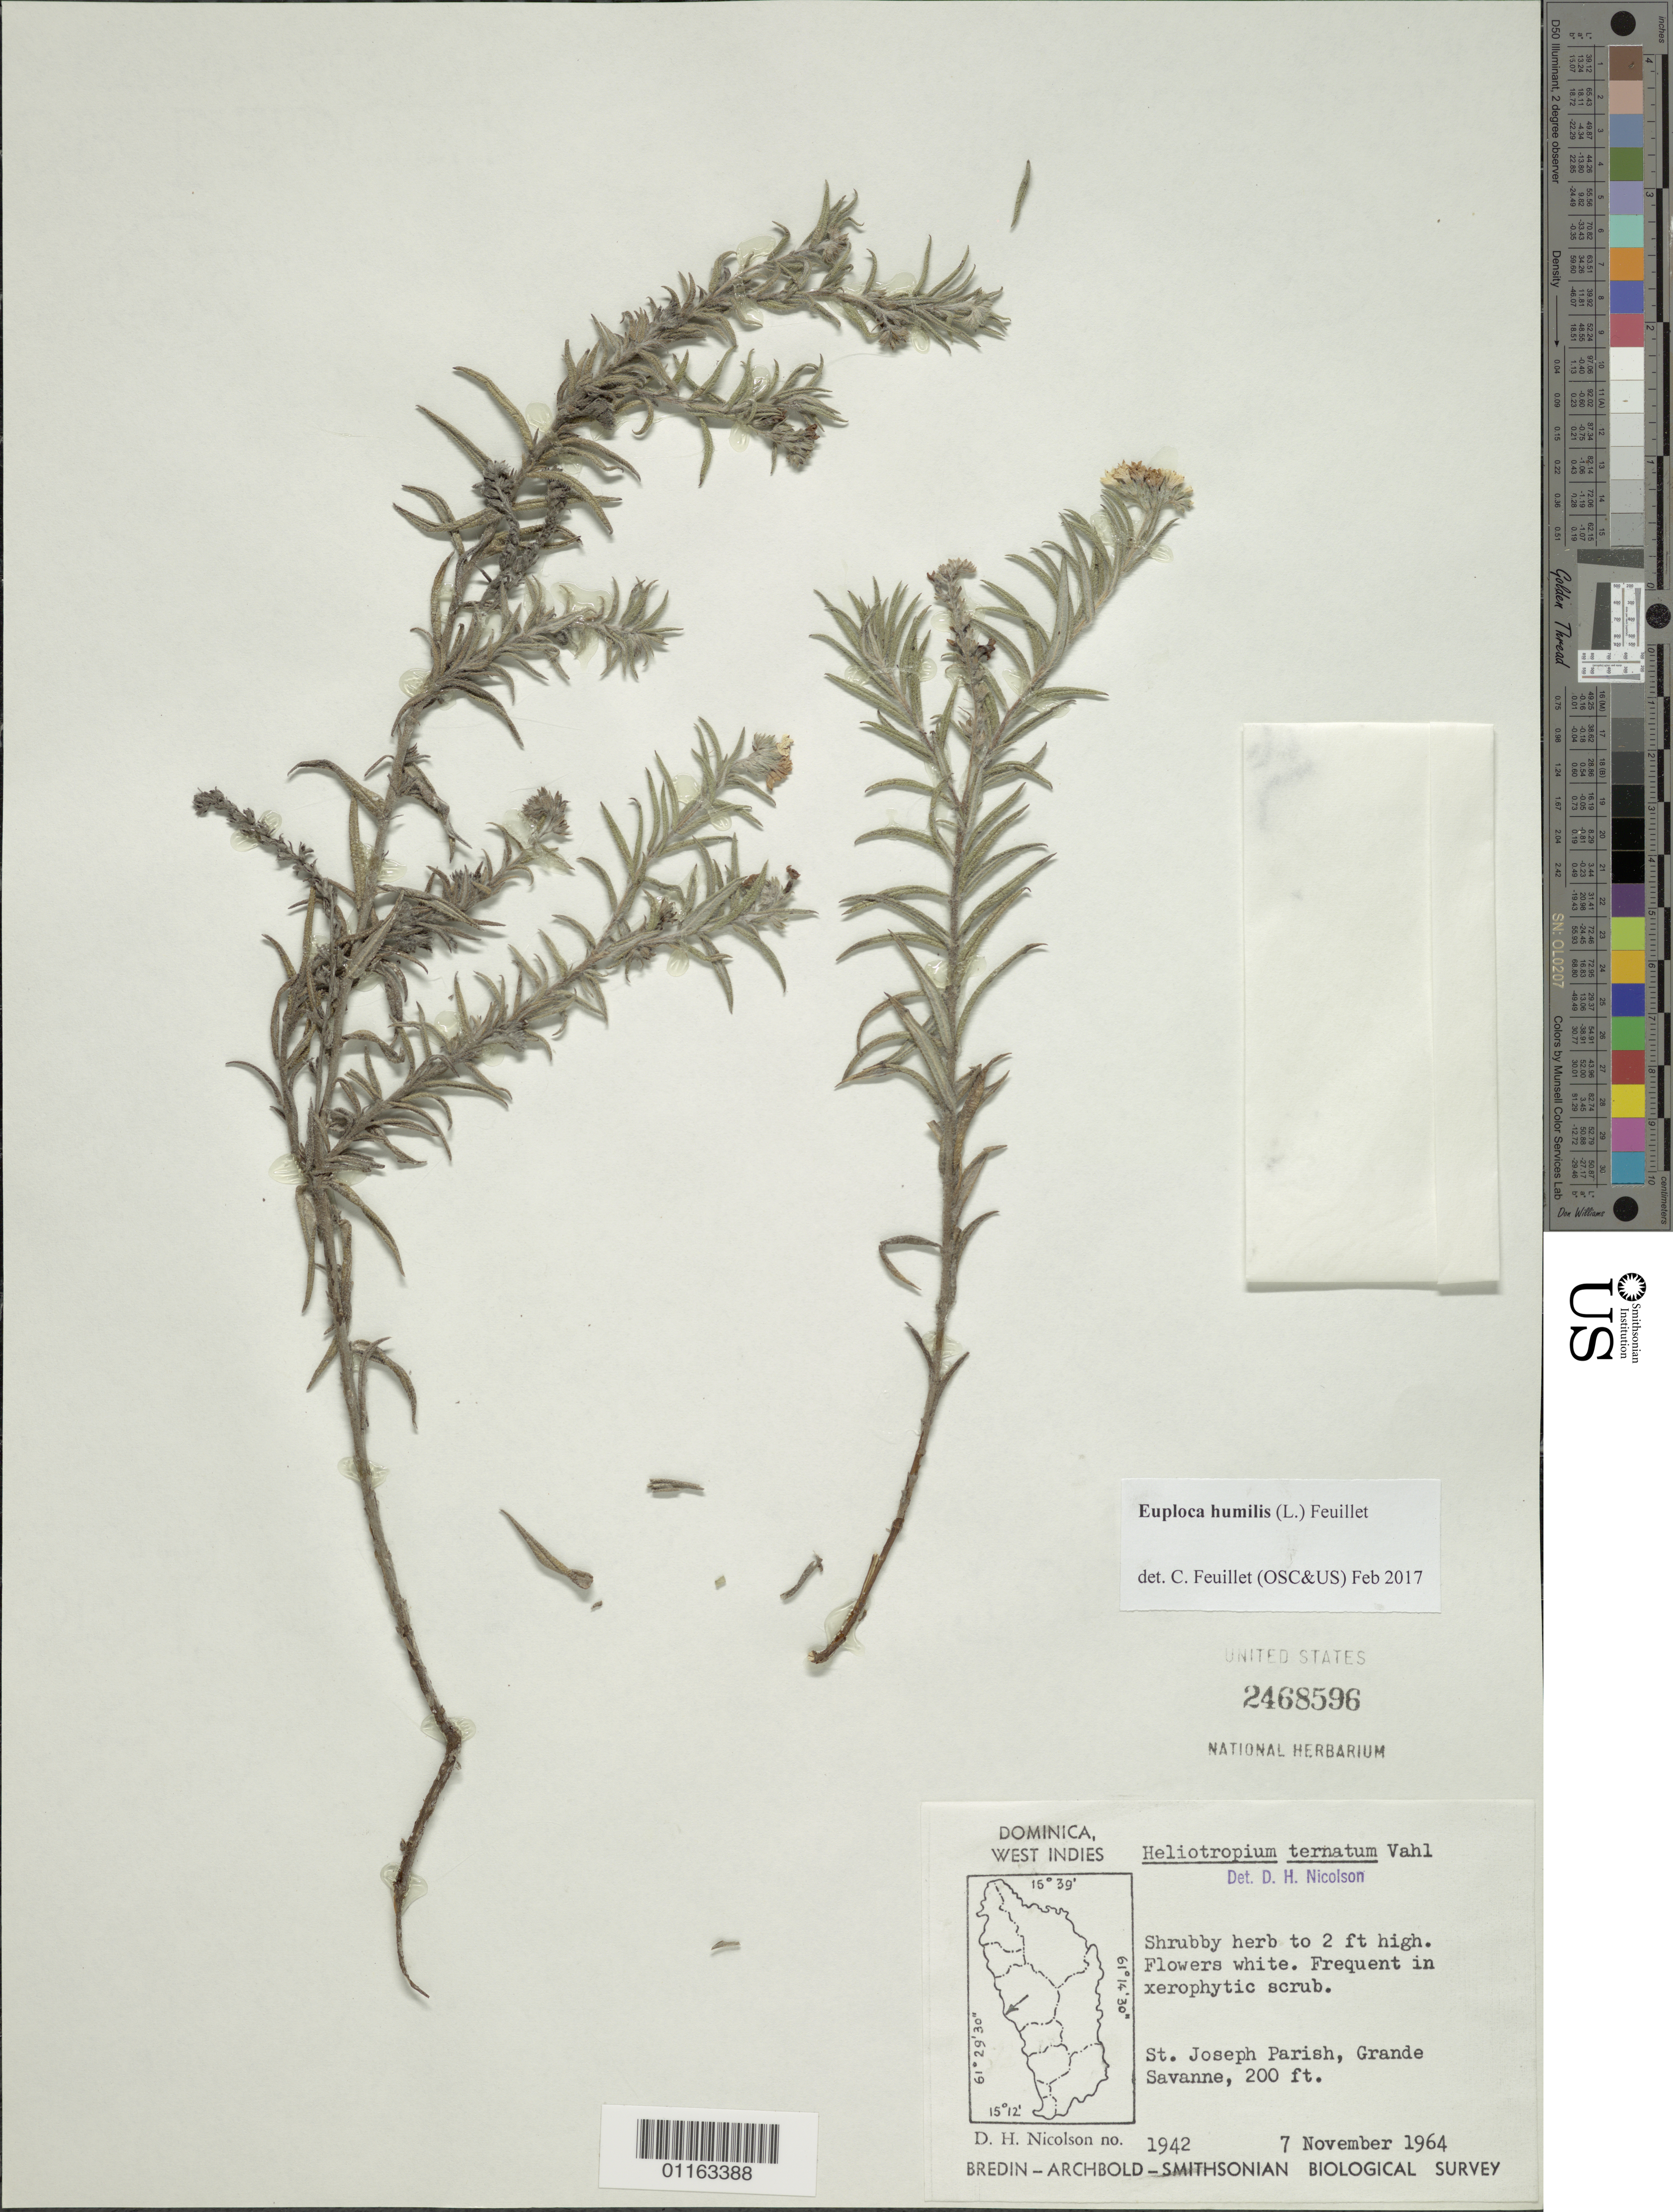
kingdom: Plantae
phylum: Tracheophyta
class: Magnoliopsida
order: Boraginales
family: Heliotropiaceae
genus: Euploca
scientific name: Euploca humilis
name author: (L.) Feuillet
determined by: Feuillet, C.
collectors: D. H. Nicolson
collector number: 1942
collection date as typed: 07 Nov 1964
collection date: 1964-11-07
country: Dominica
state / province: St. Joseph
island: Dominica I.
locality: Grande Savanne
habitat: Frequent in xerophytic scrub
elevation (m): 61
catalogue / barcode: US 2468596